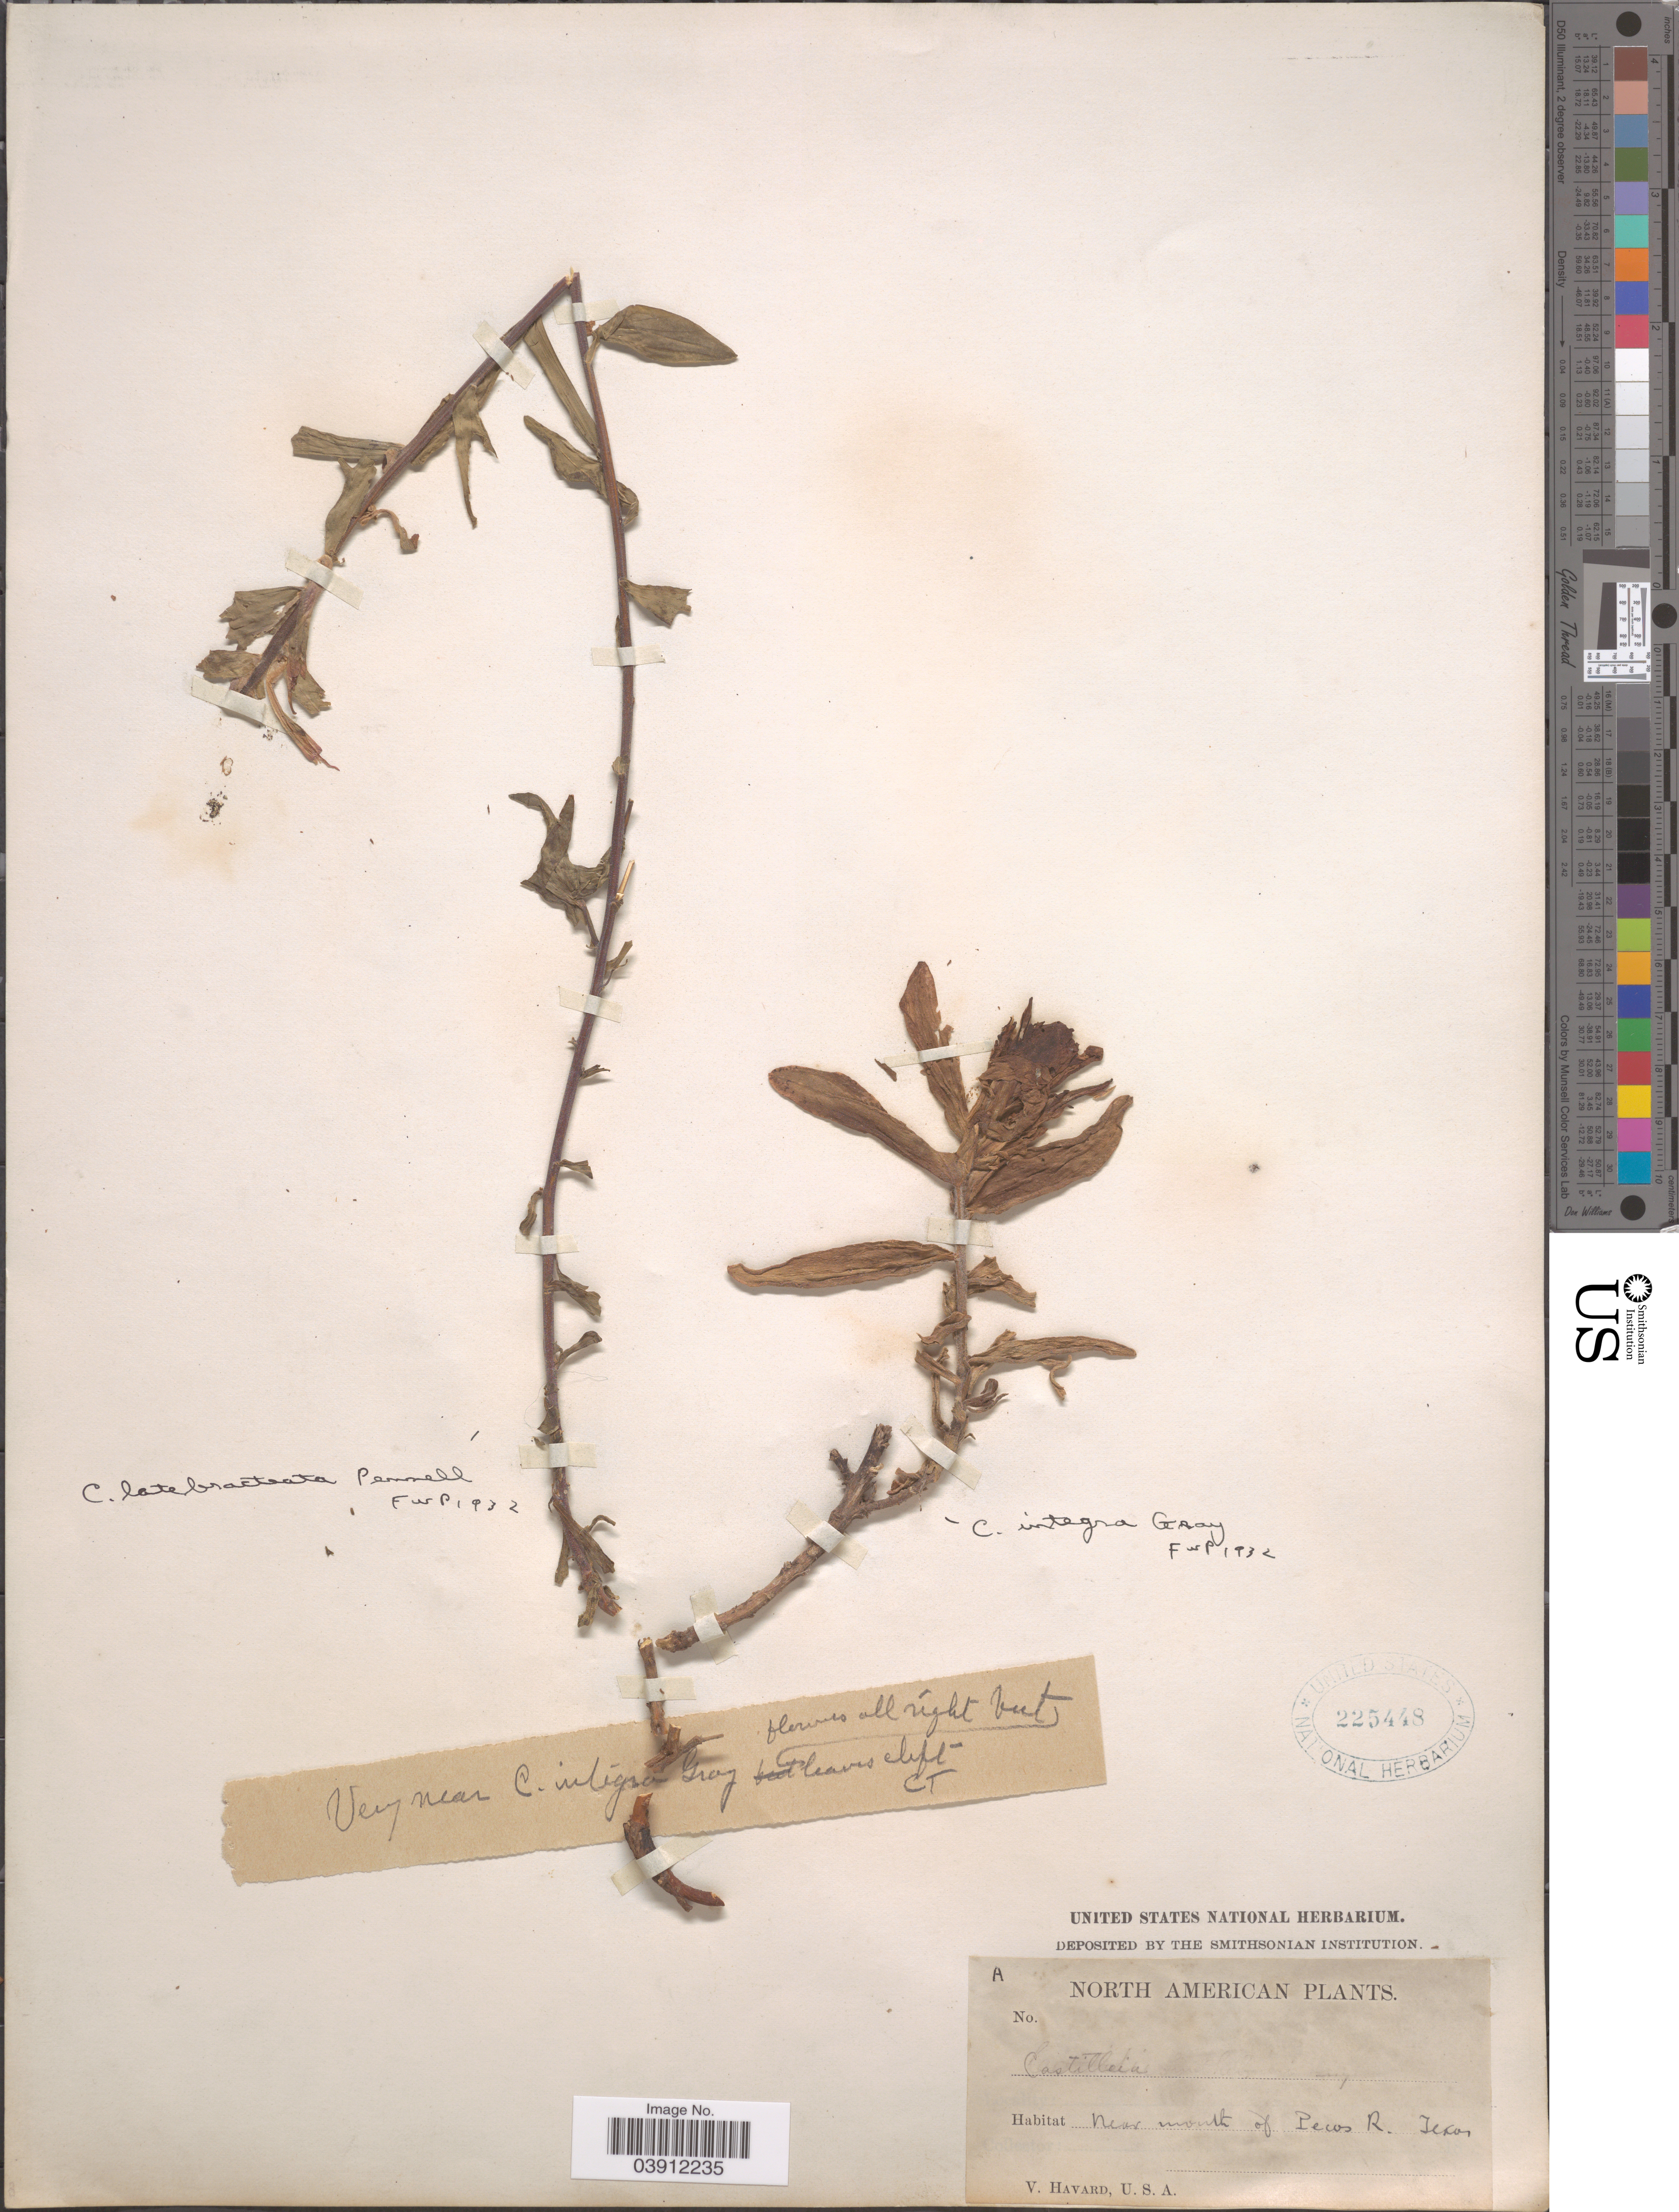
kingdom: Plantae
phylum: Tracheophyta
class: Magnoliopsida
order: Lamiales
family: Orobanchaceae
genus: Castilleja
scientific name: Castilleja integra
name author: A. Gray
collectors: V. Havard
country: United States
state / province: Texas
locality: Near mouth of Pecos R.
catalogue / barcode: US 225448